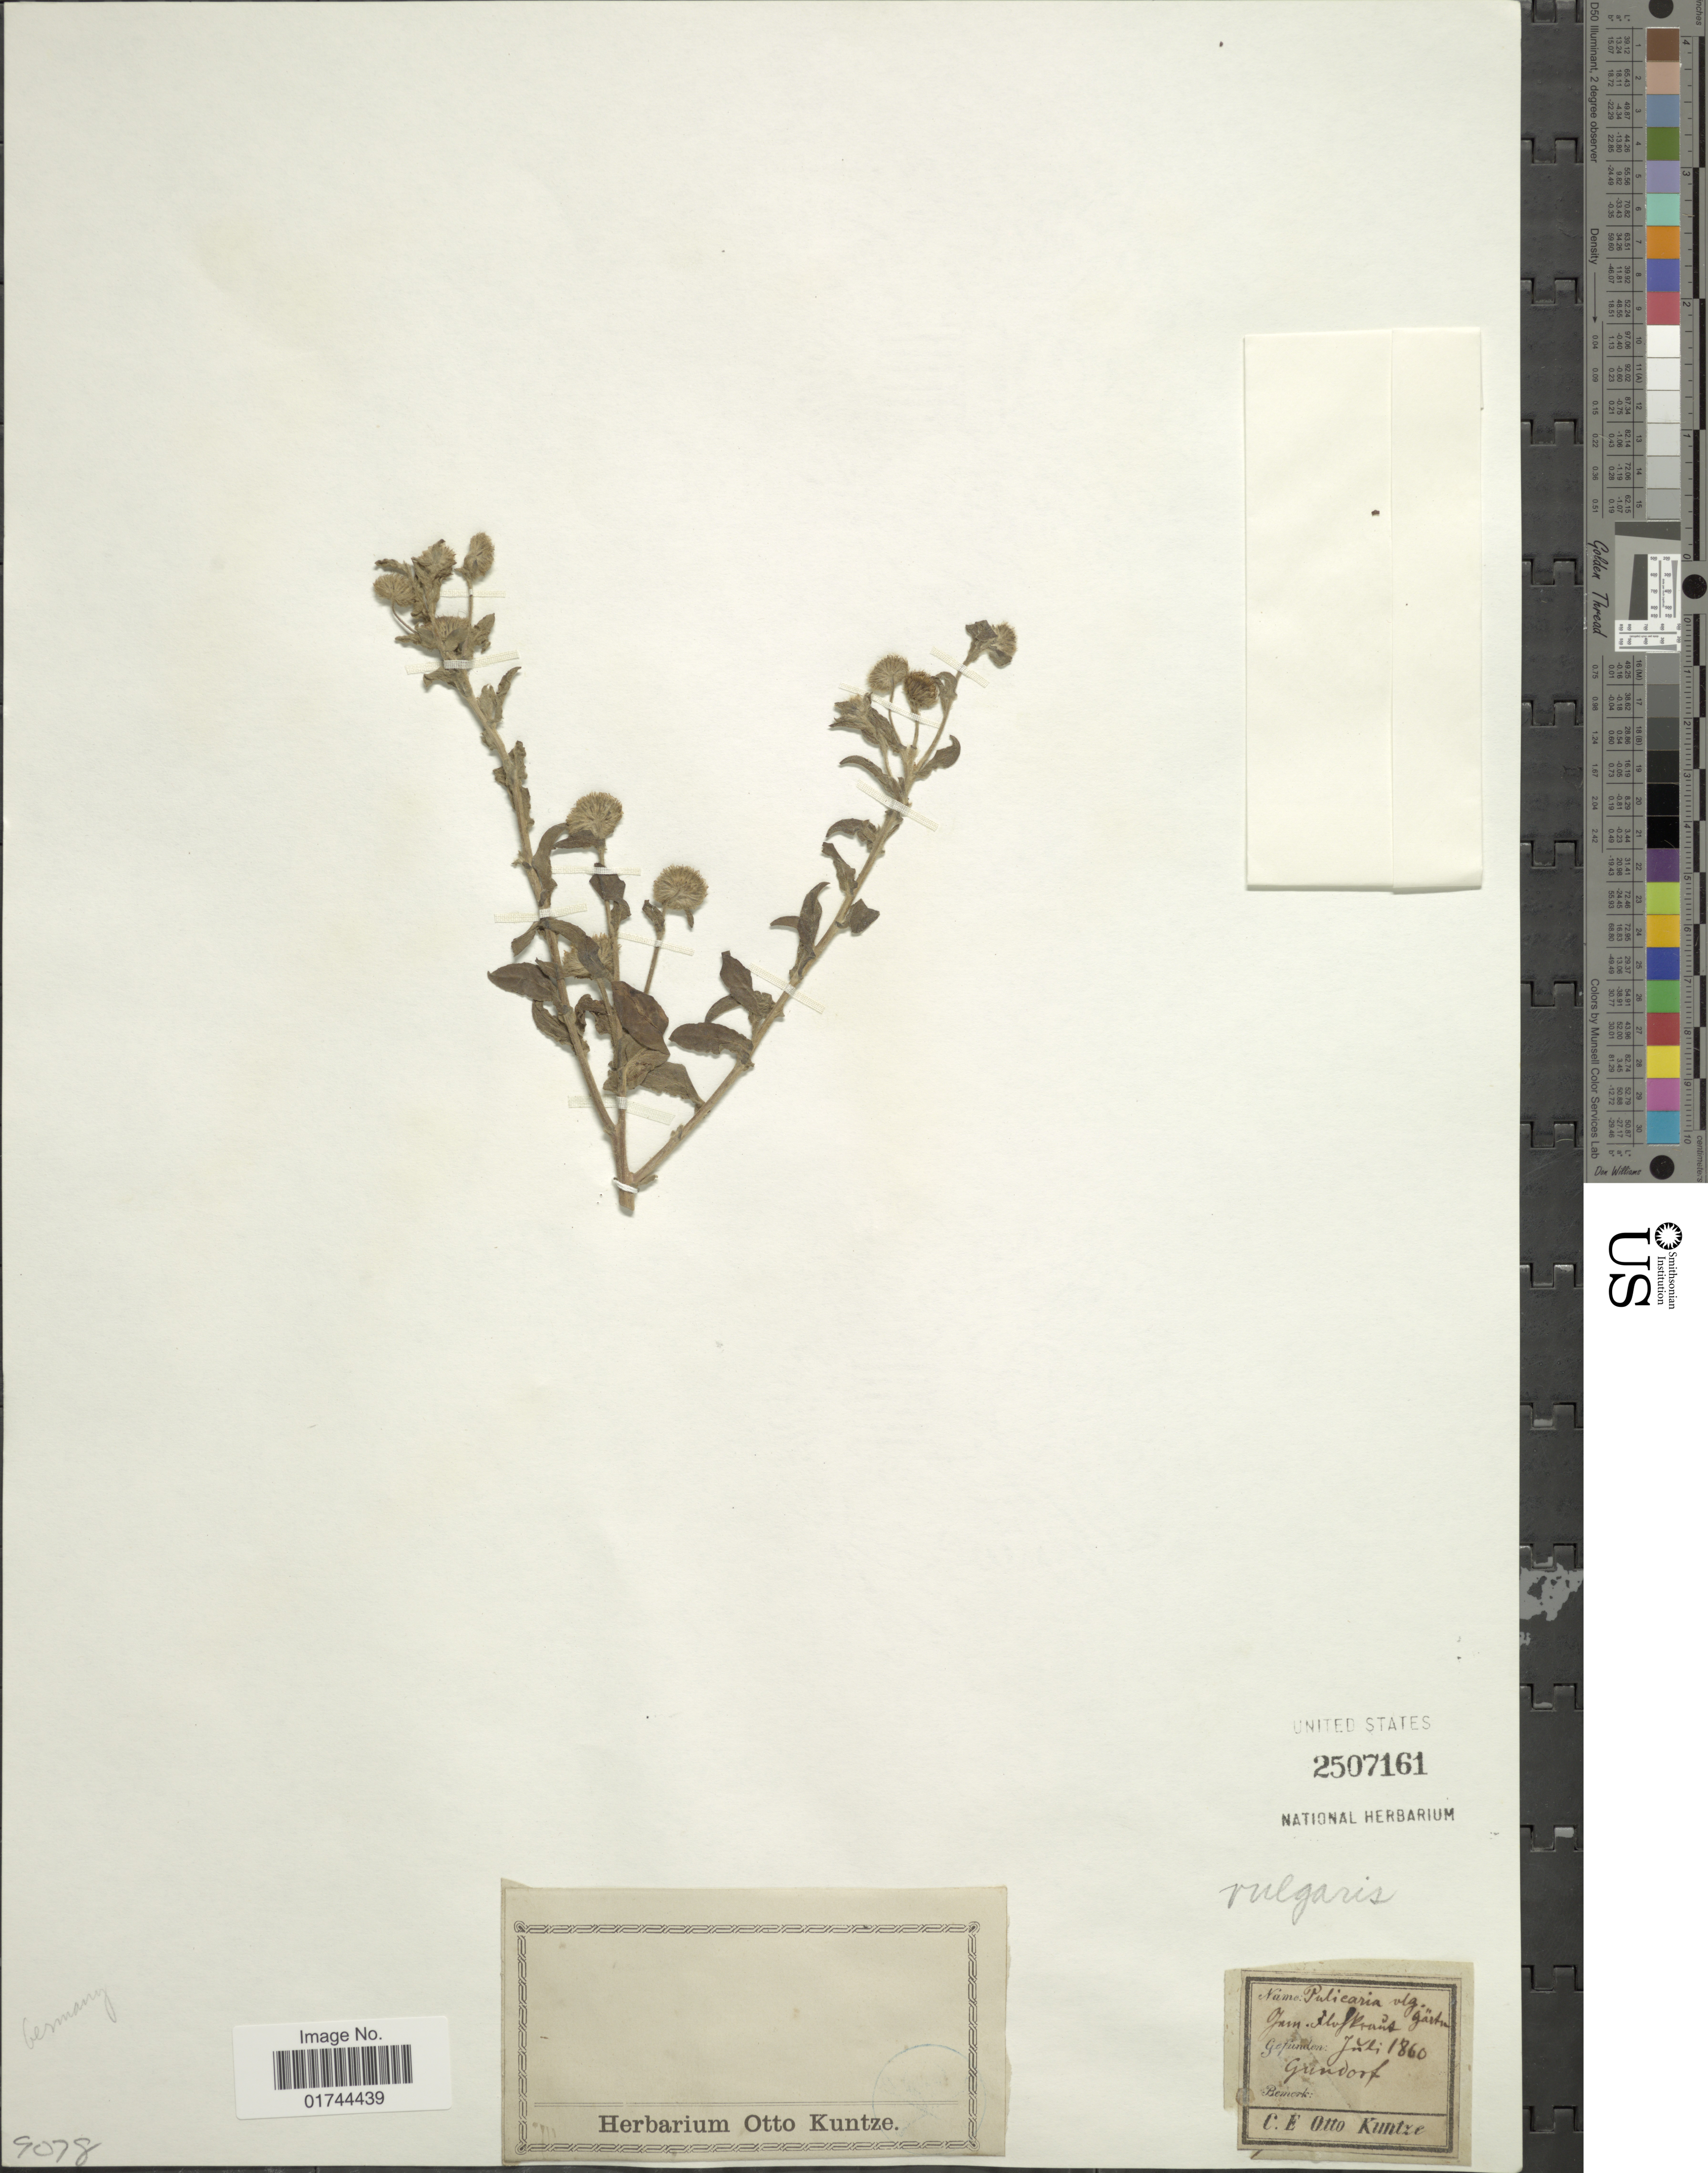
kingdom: Plantae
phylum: Tracheophyta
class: Magnoliopsida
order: Asterales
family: Asteraceae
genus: Pulicaria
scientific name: Pulicaria vulgaris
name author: Gaertn.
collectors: C.E.O. Kuntze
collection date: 1860-07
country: Germany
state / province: Sachsen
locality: Gundorf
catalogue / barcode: US 2507161